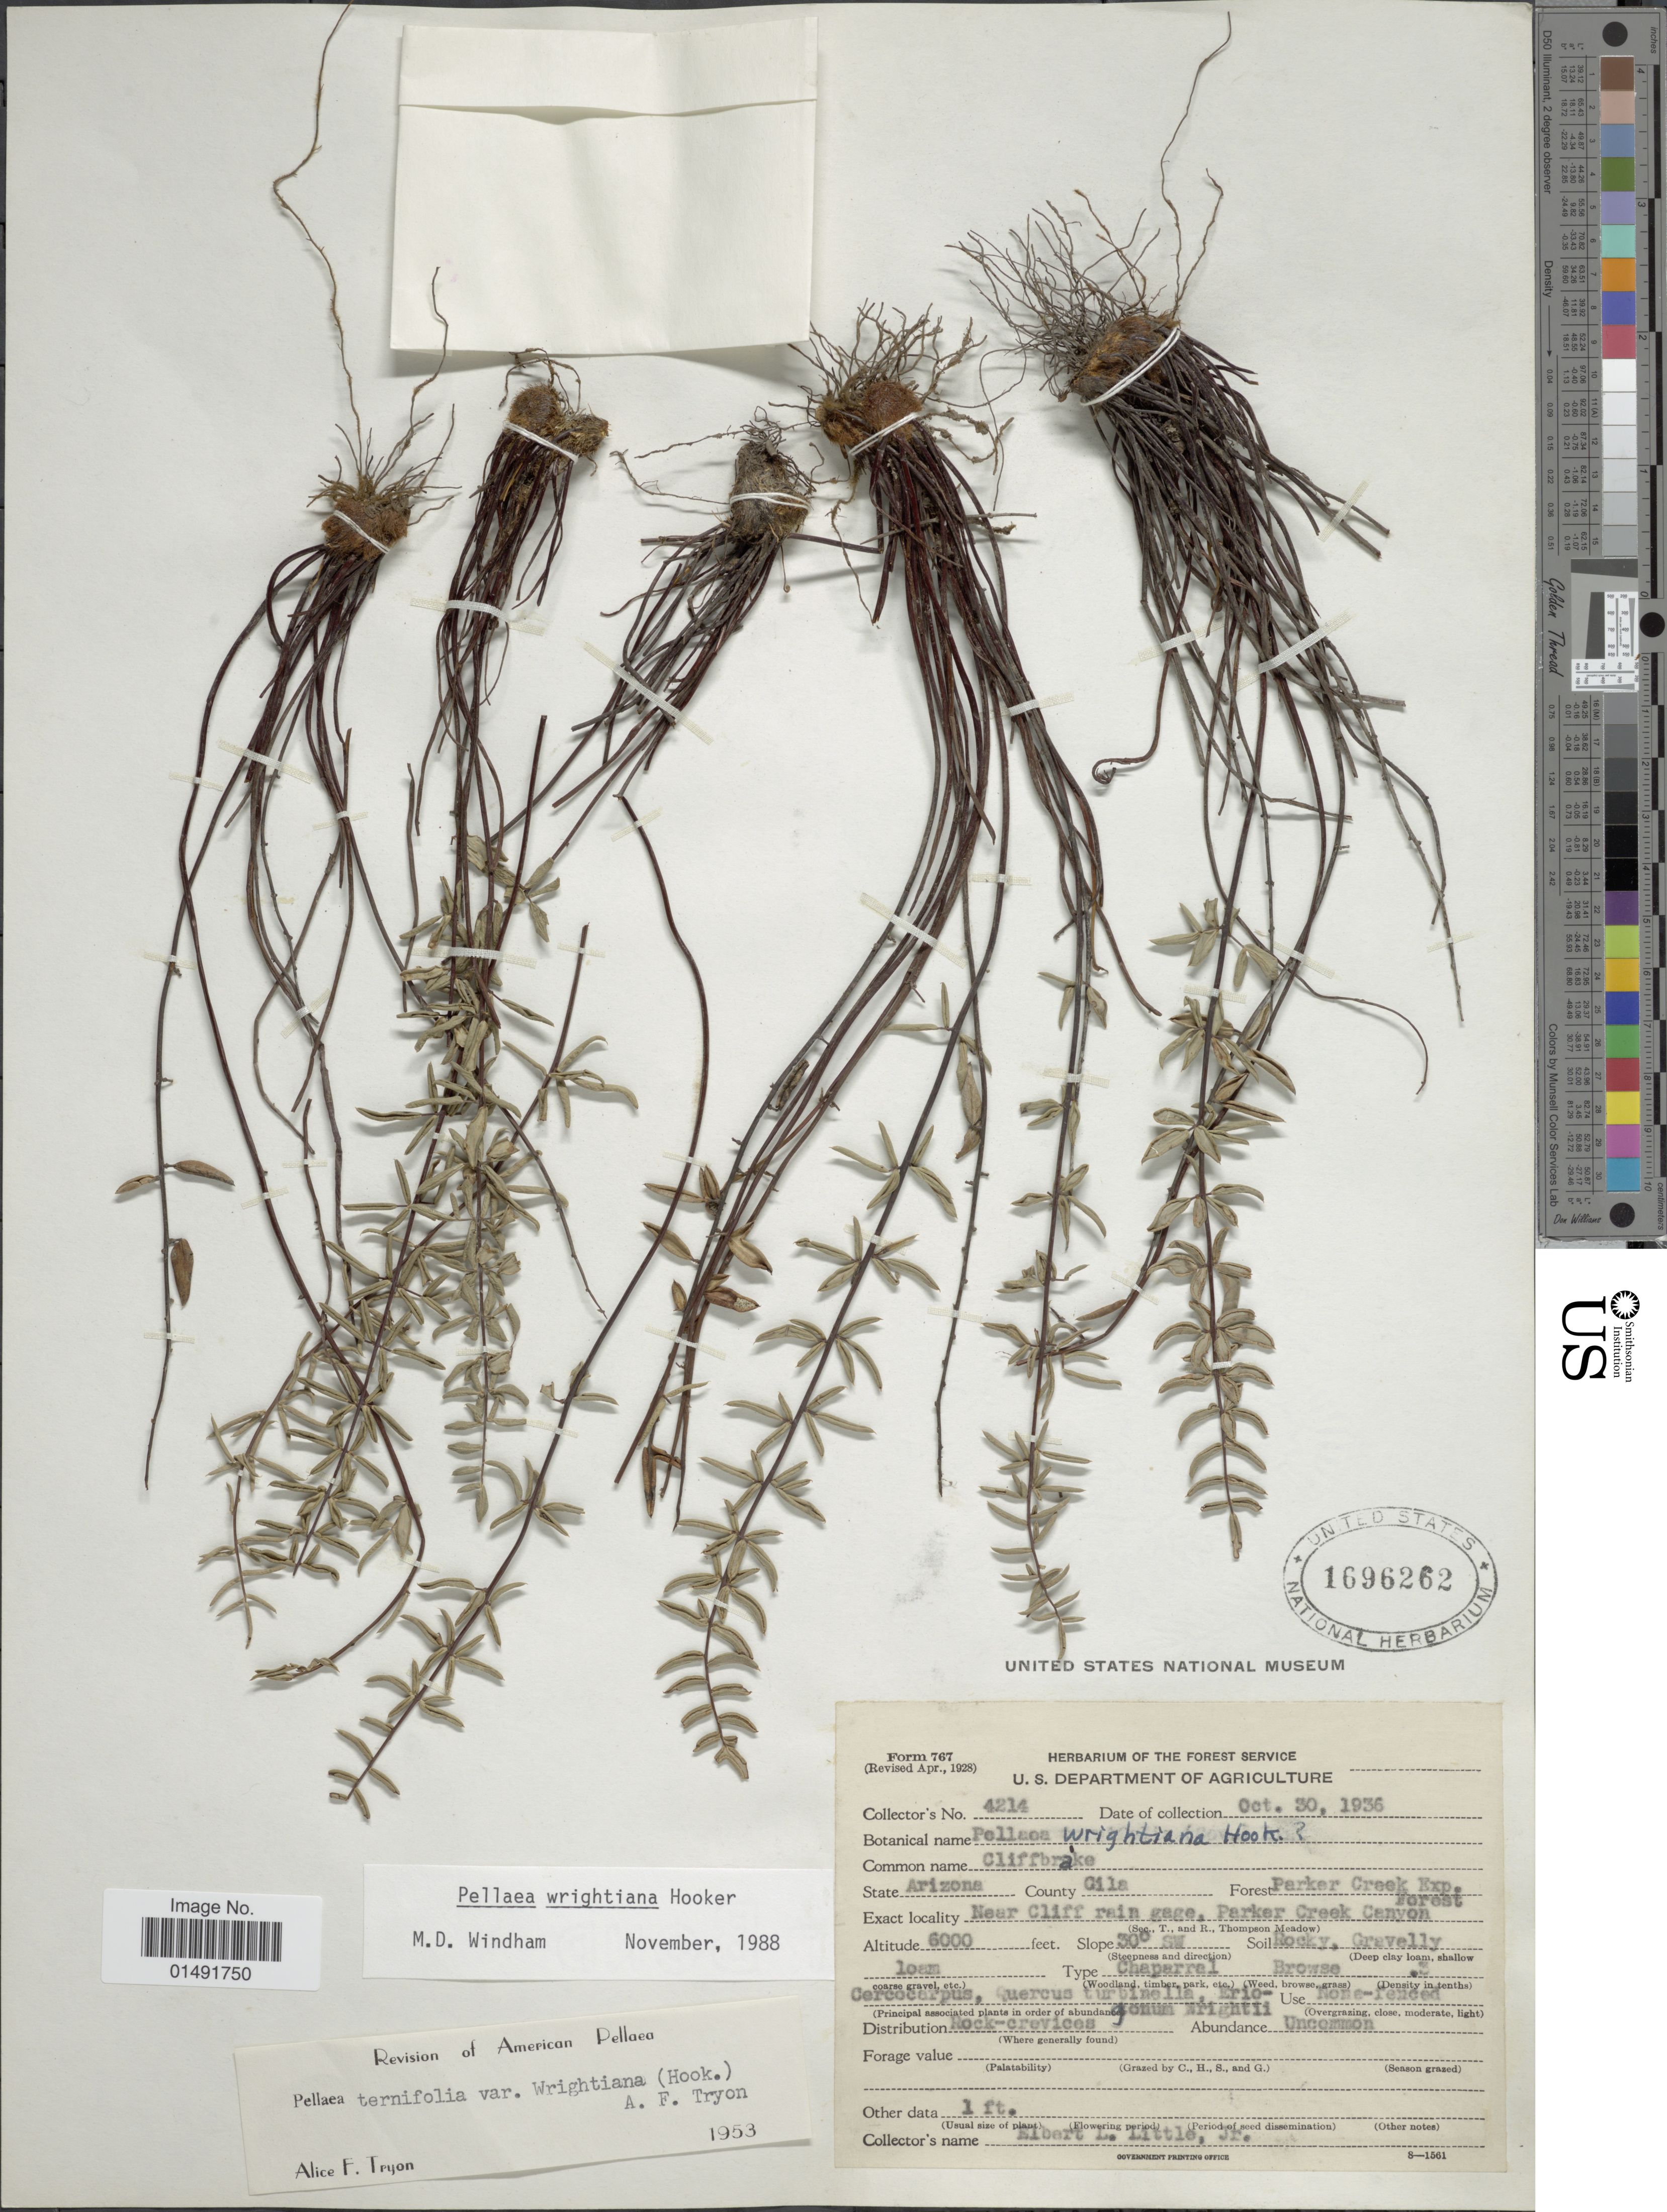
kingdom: Plantae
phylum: Tracheophyta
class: Polypodiopsida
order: Polypodiales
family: Pteridaceae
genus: Pellaea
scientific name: Pellaea wrightiana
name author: Hook.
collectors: E. L. Little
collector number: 4214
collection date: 1936-10-30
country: United States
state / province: Arizona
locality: County Gila, Forest Parker Creek Exp, Near Cliff rain gage, Parker Creek Canyon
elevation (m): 1829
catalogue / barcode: US 1696262